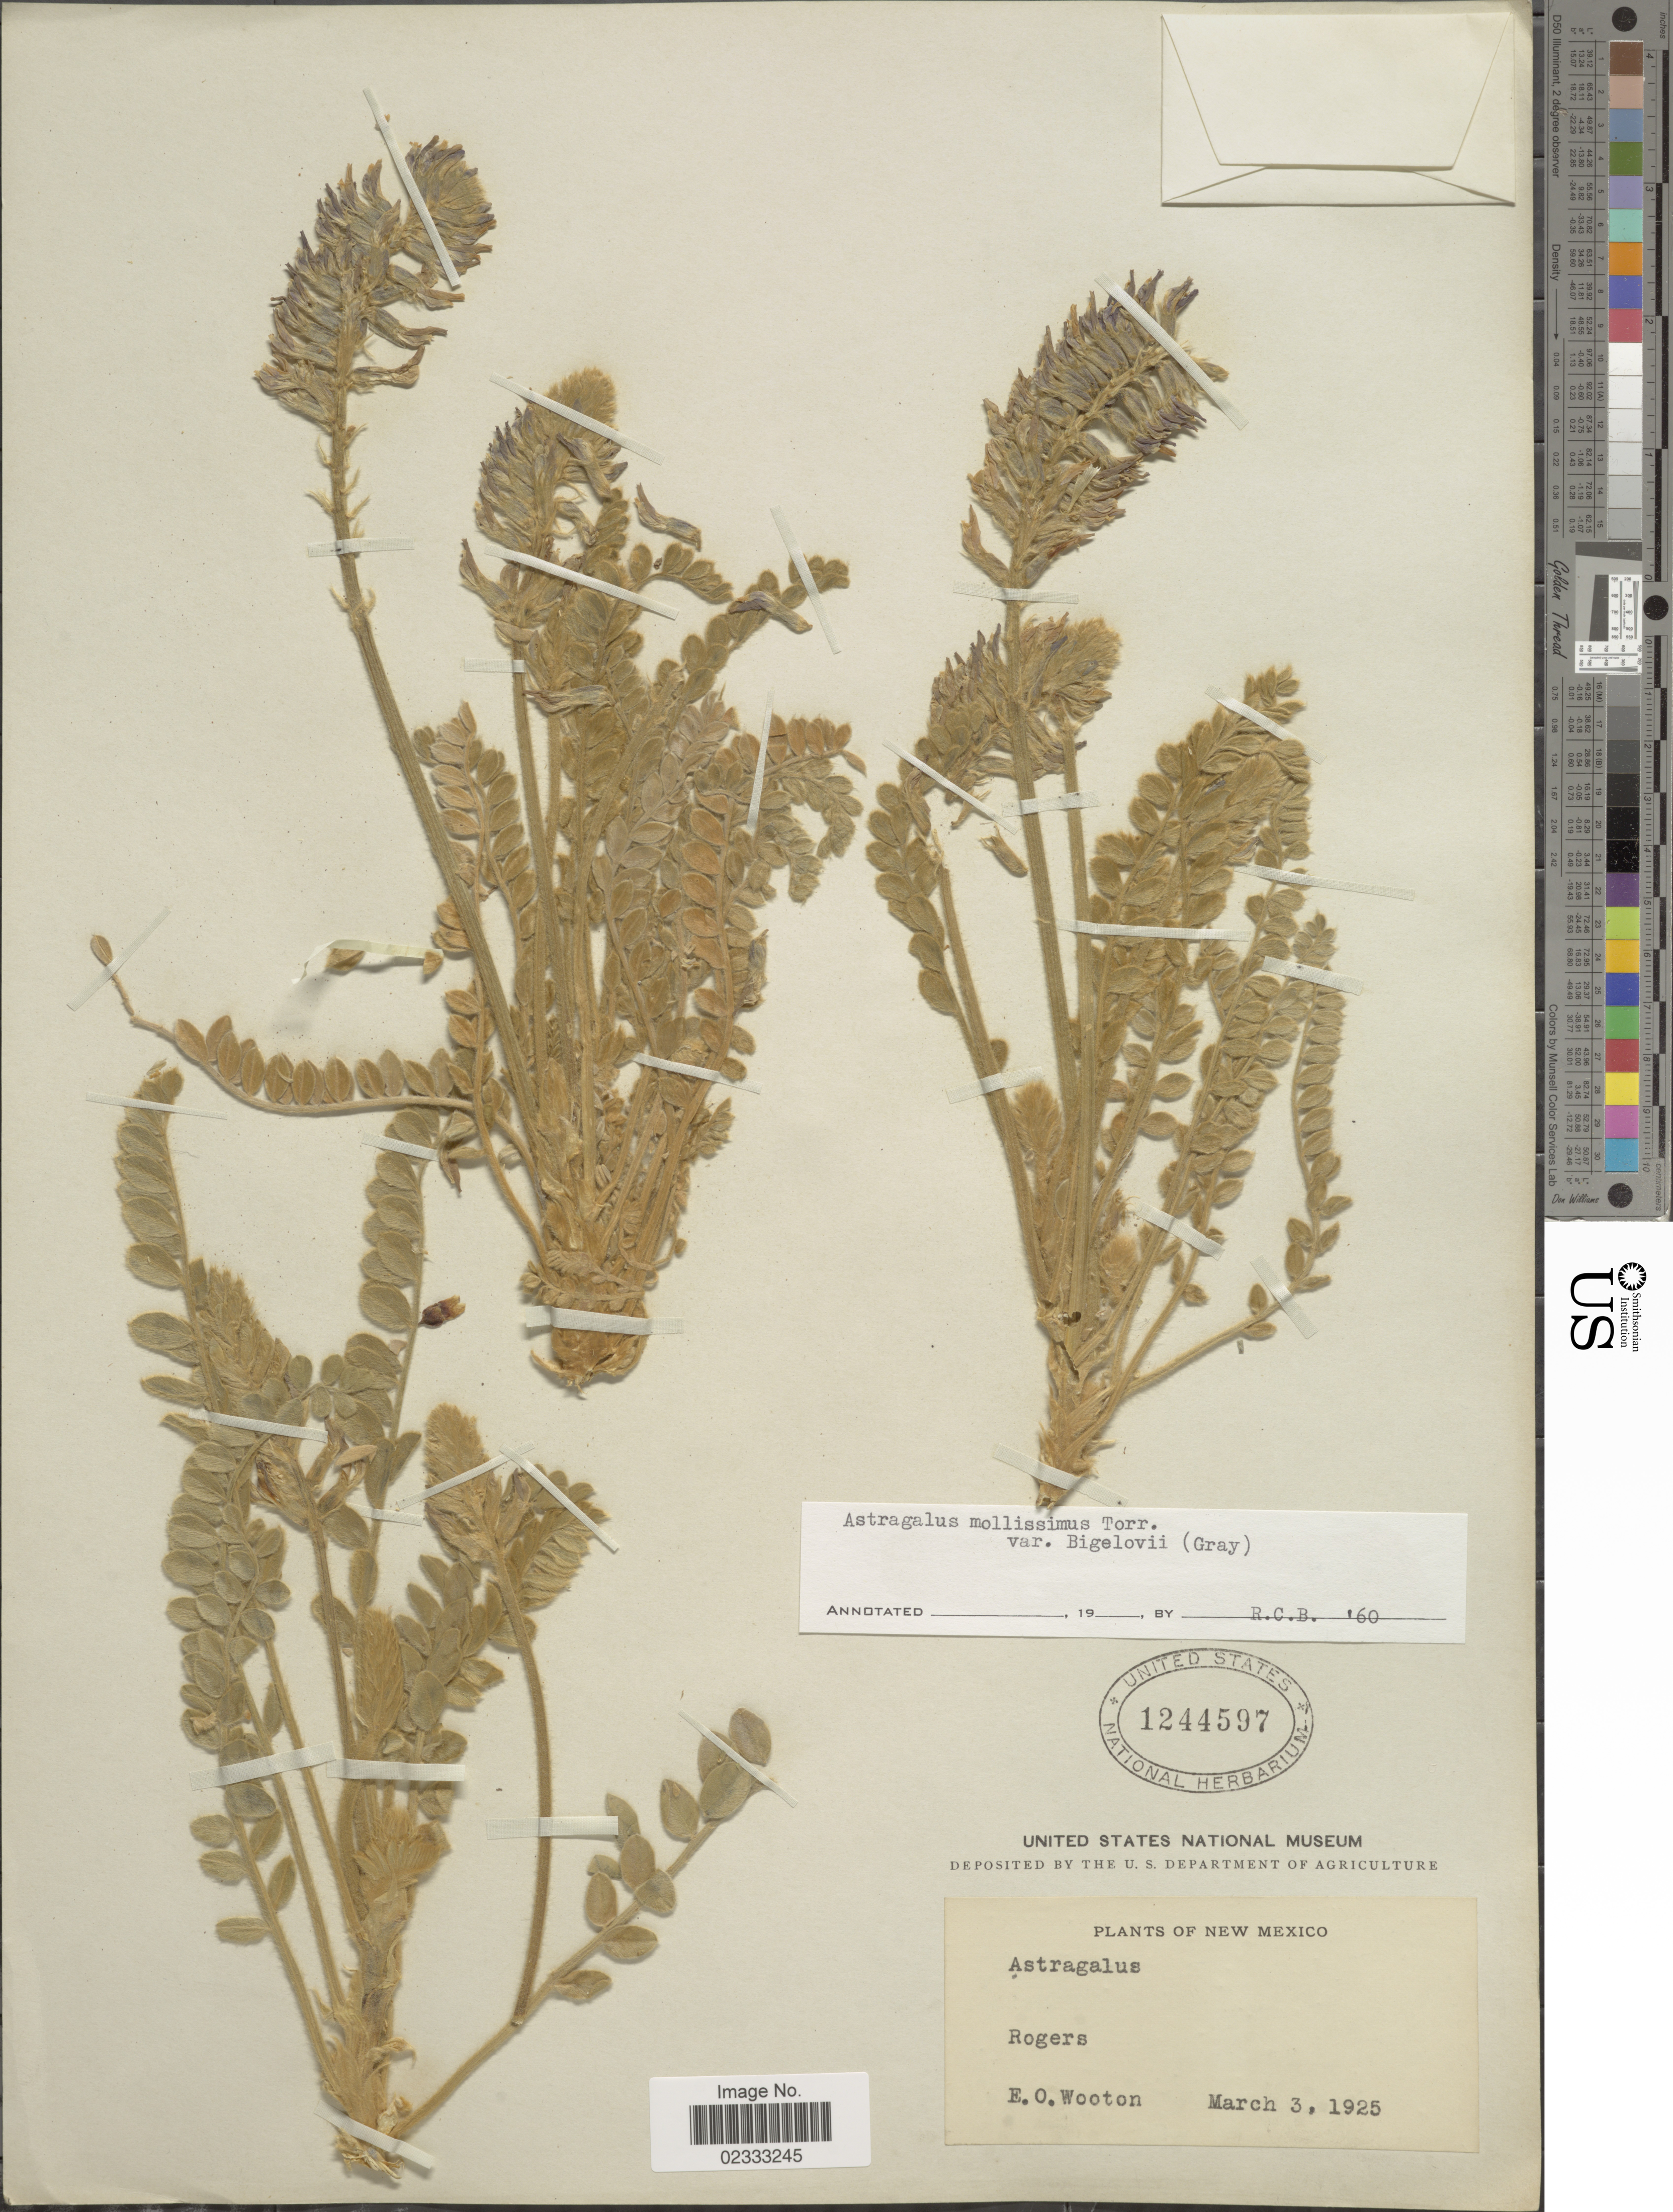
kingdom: Plantae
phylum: Tracheophyta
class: Magnoliopsida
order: Fabales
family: Fabaceae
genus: Astragalus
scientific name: Astragalus mollissimus var. bigelovii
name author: (A. Gray) Barneby ex B.L. Turner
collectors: E. O. Wooton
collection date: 1925-03-03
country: United States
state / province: New Mexico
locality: New Mexico, Rogers.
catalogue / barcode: US 1244597